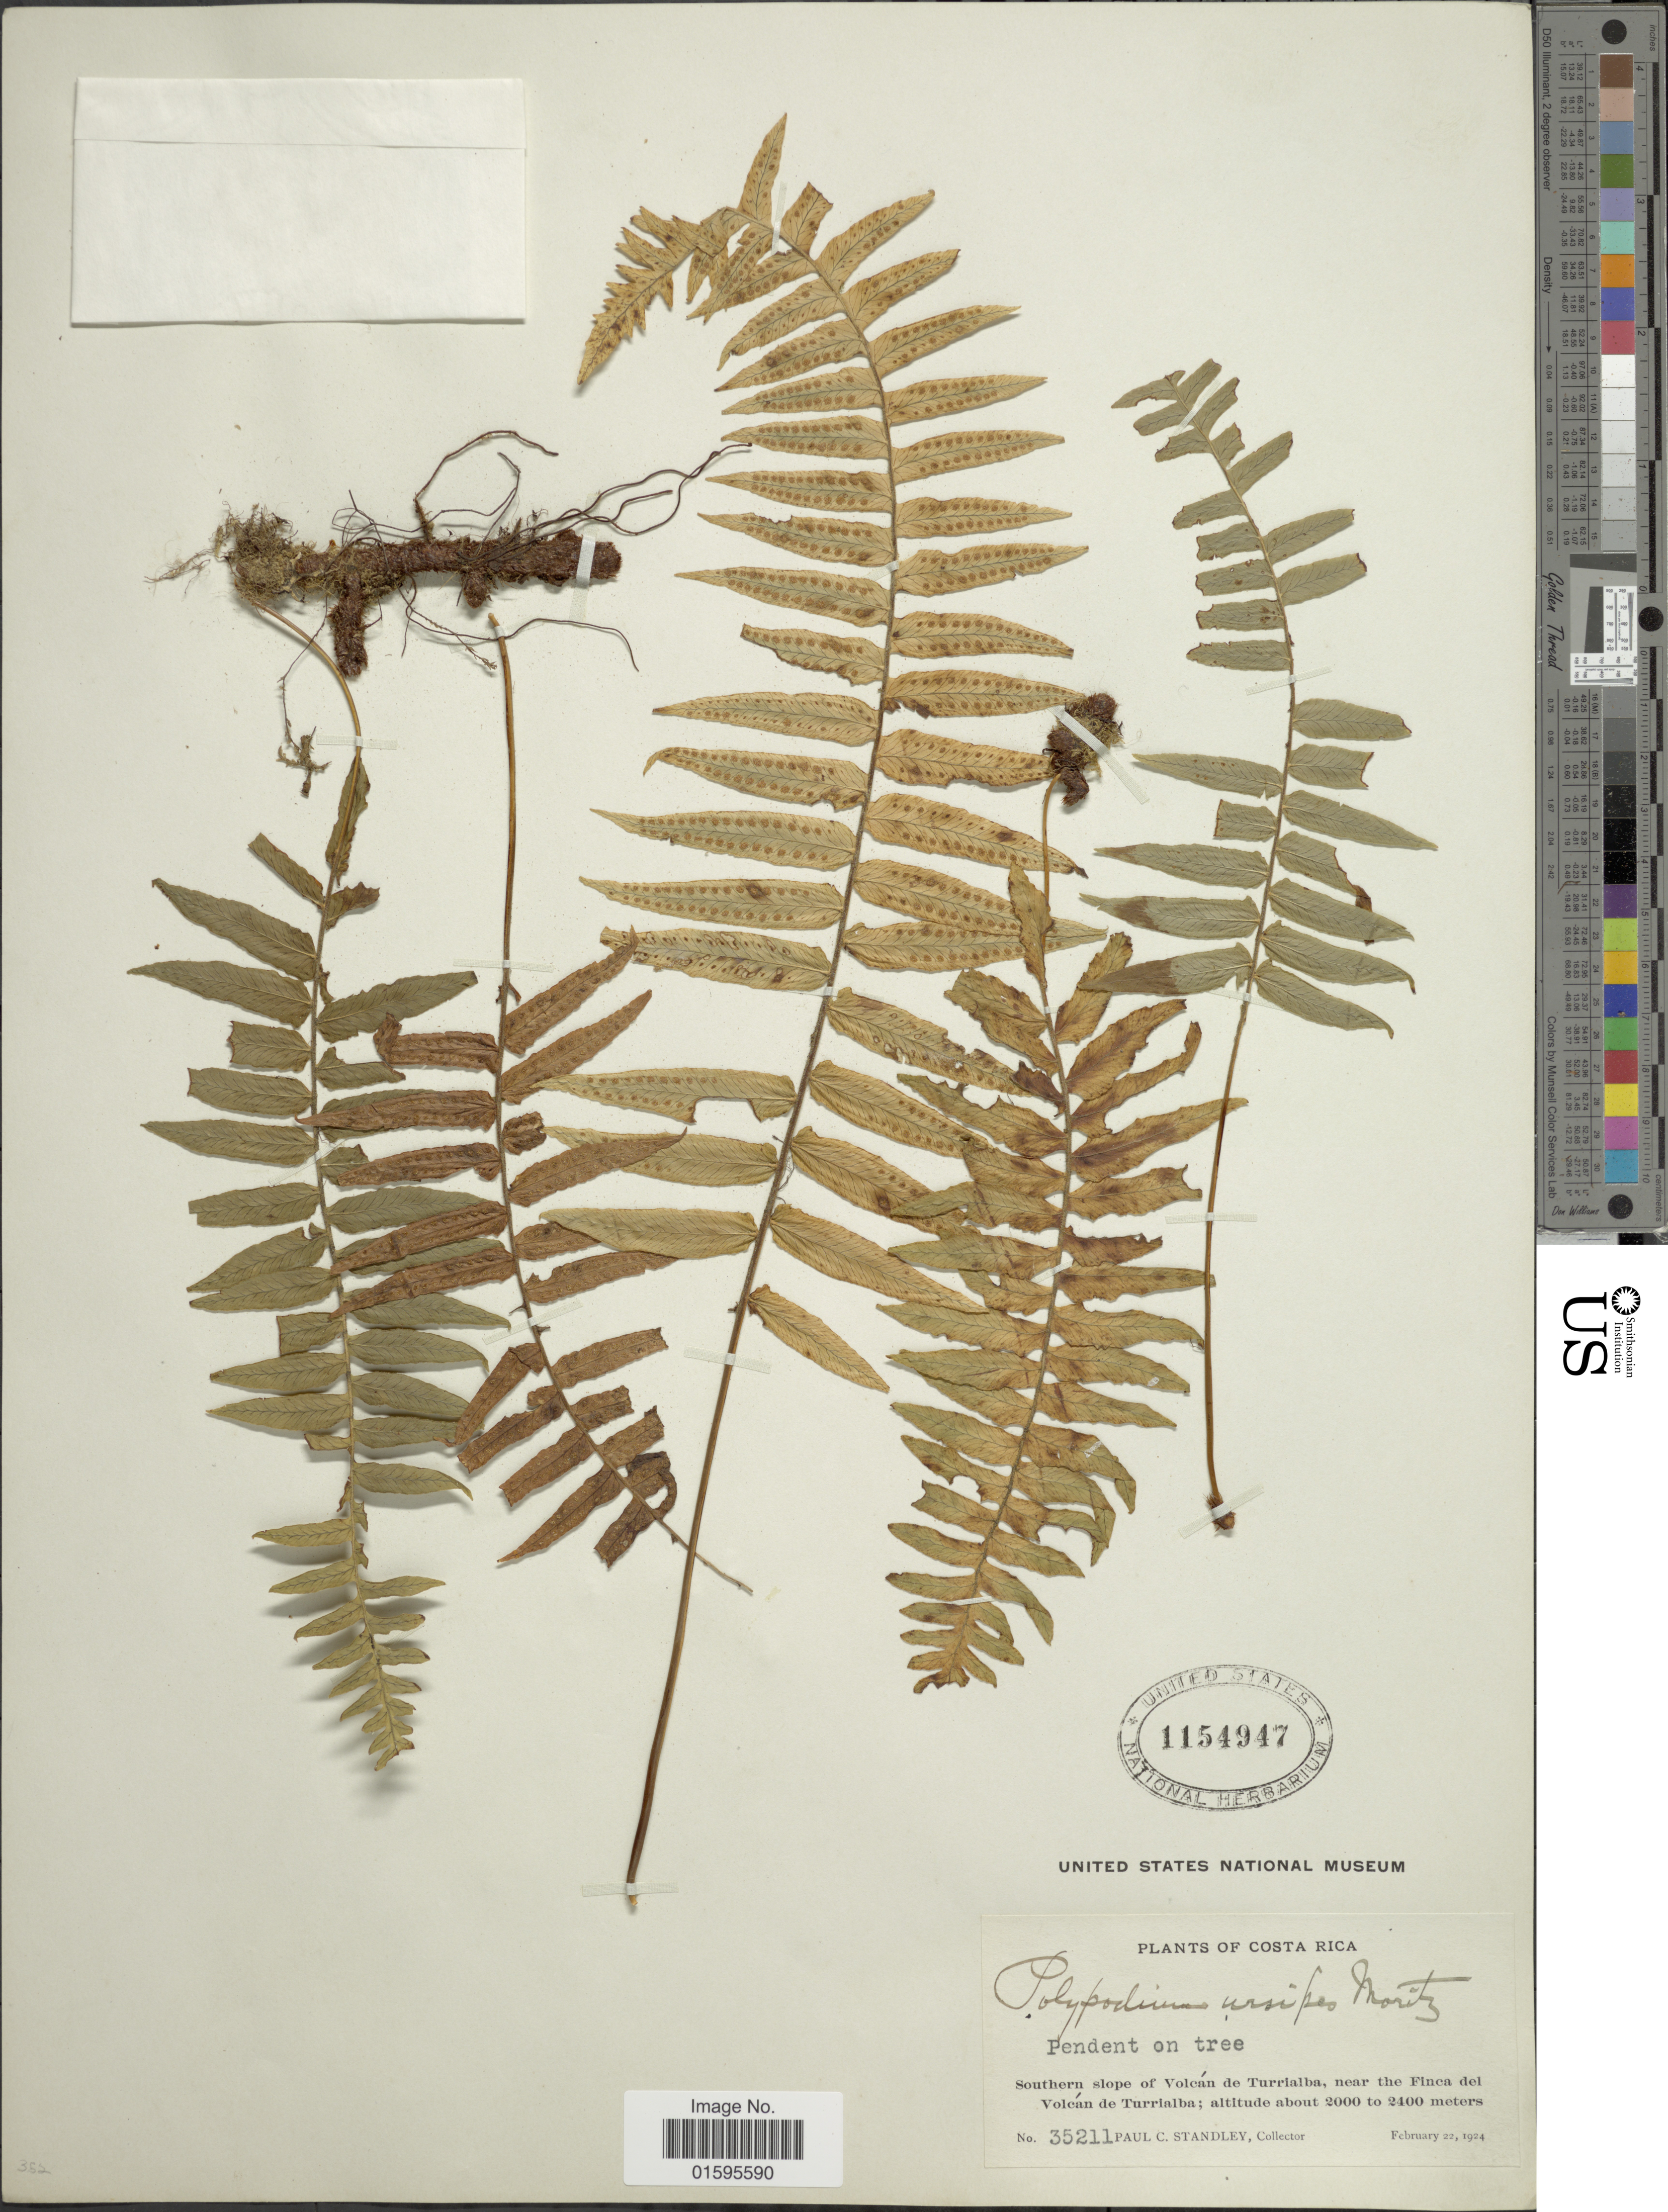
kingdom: Plantae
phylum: Tracheophyta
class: Polypodiopsida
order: Polypodiales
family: Polypodiaceae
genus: Polypodium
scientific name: Polypodium ursipes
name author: Moritz ex C. Chr.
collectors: P. C. Standley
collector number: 35211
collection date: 1924-02-22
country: Costa Rica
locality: Southern slope of Volcan de Turrialba, near the Finca del Volcan de Turrialba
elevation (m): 2000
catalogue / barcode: US 1154947